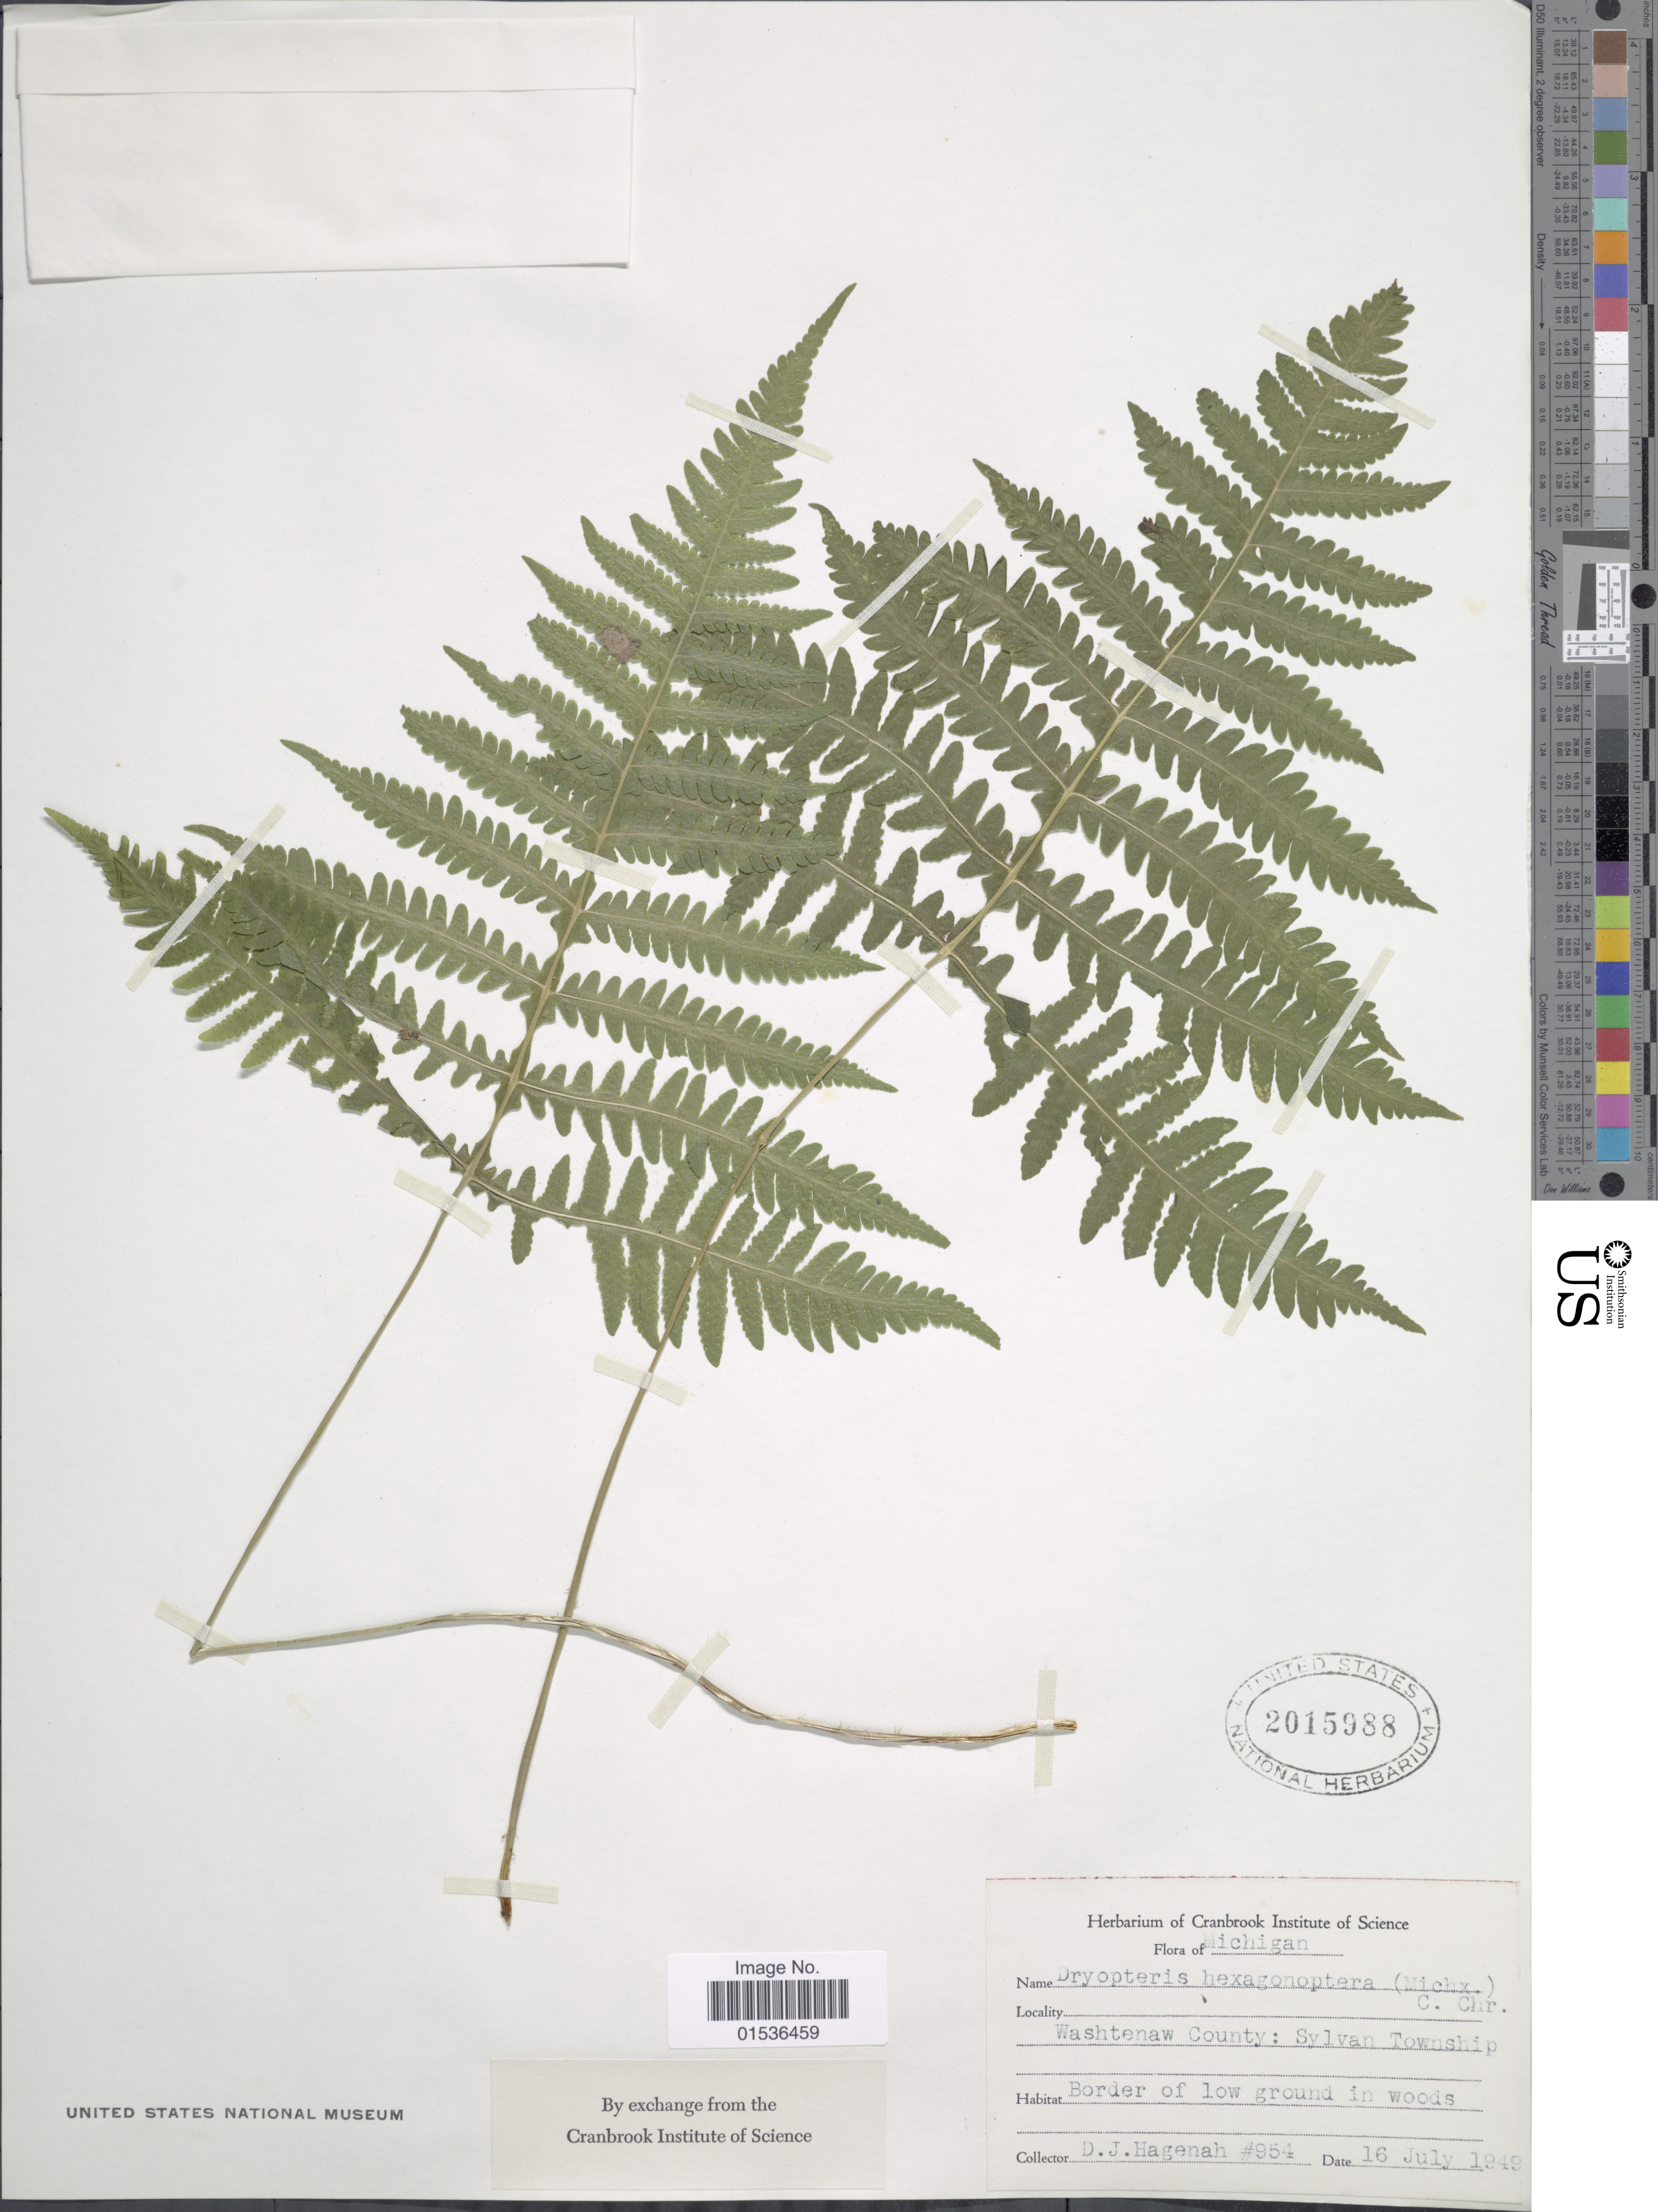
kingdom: Plantae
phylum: Tracheophyta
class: Polypodiopsida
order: Polypodiales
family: Thelypteridaceae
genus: Phegopteris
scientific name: Phegopteris hexagonoptera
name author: (Michx.) Fée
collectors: D. Hagenah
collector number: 954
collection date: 1949-07-16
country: United States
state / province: Michigan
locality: Michigan, Washtenaw County: Sylvan Township.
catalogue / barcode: US 2015988